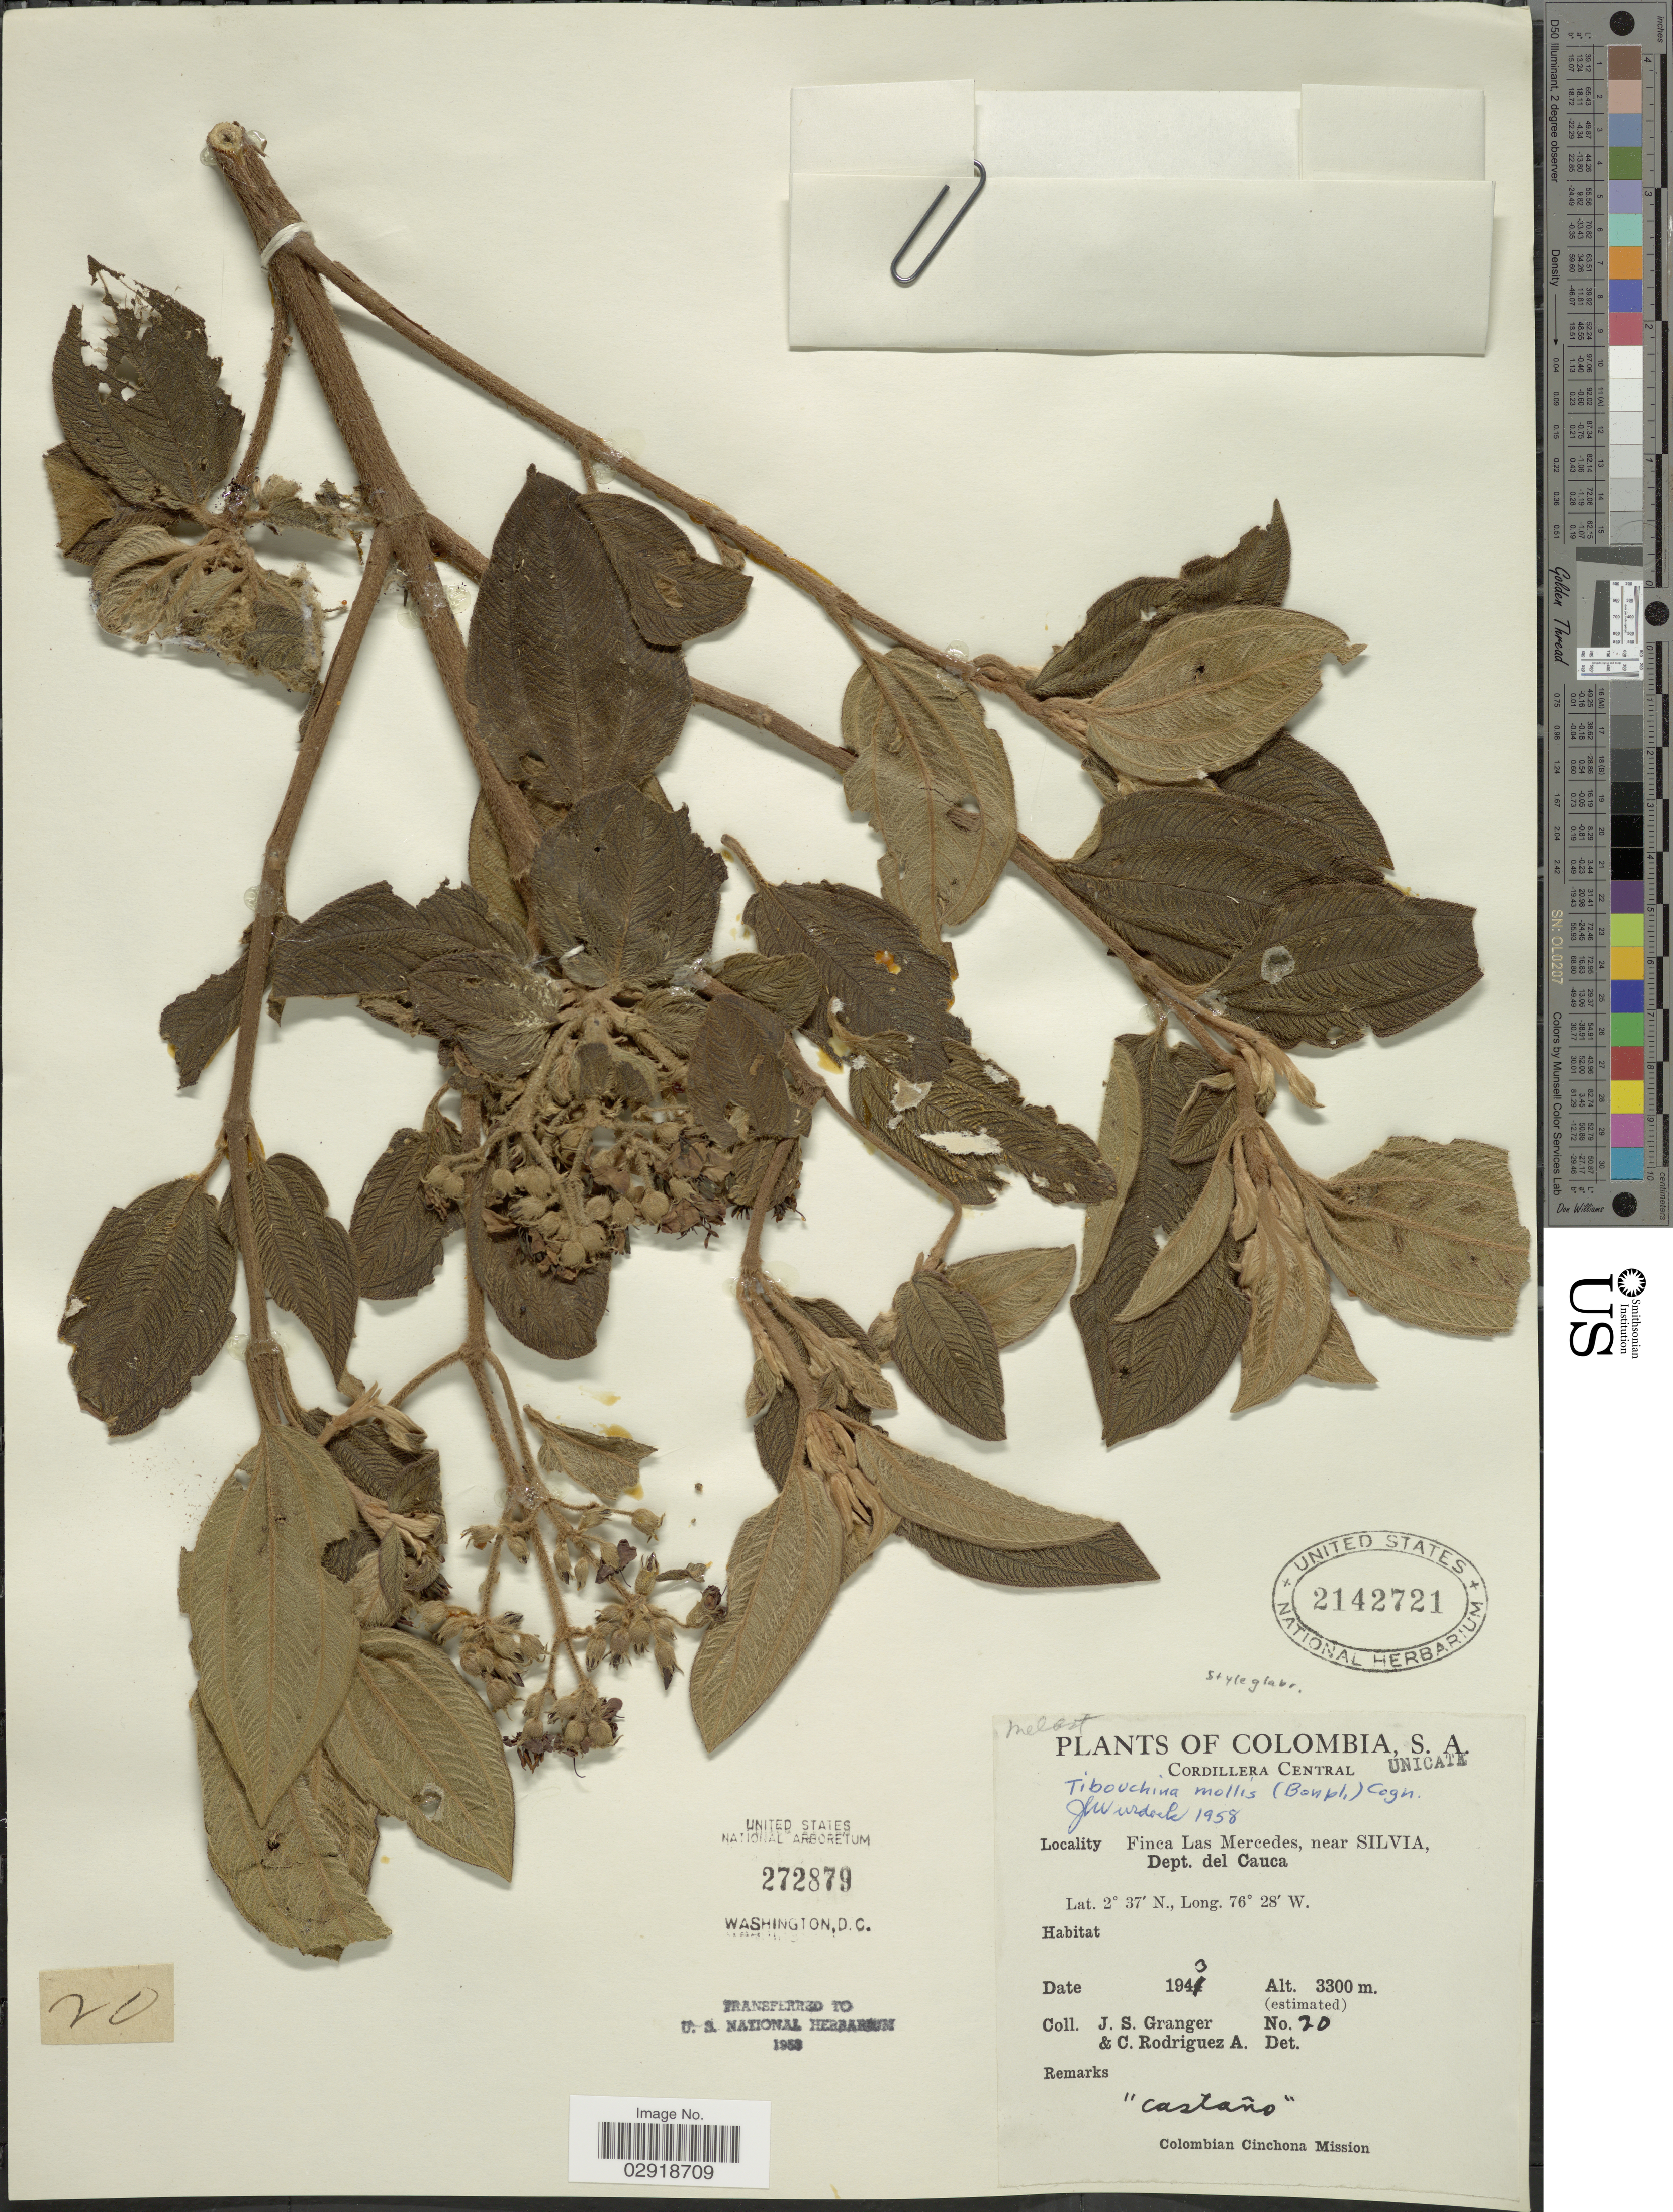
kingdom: Plantae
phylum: Tracheophyta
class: Magnoliopsida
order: Myrtales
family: Melastomataceae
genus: Chaetogastra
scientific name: Chaetogastra mollis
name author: (Bonpl.) DC.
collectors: J. Granger & C. Rodriguez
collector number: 20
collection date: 1943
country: Colombia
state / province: Cauca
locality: Cordillera Central. Finca Las Mercedes, near Silvia, Dept. del Cauca.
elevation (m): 3300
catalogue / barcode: US 2142721